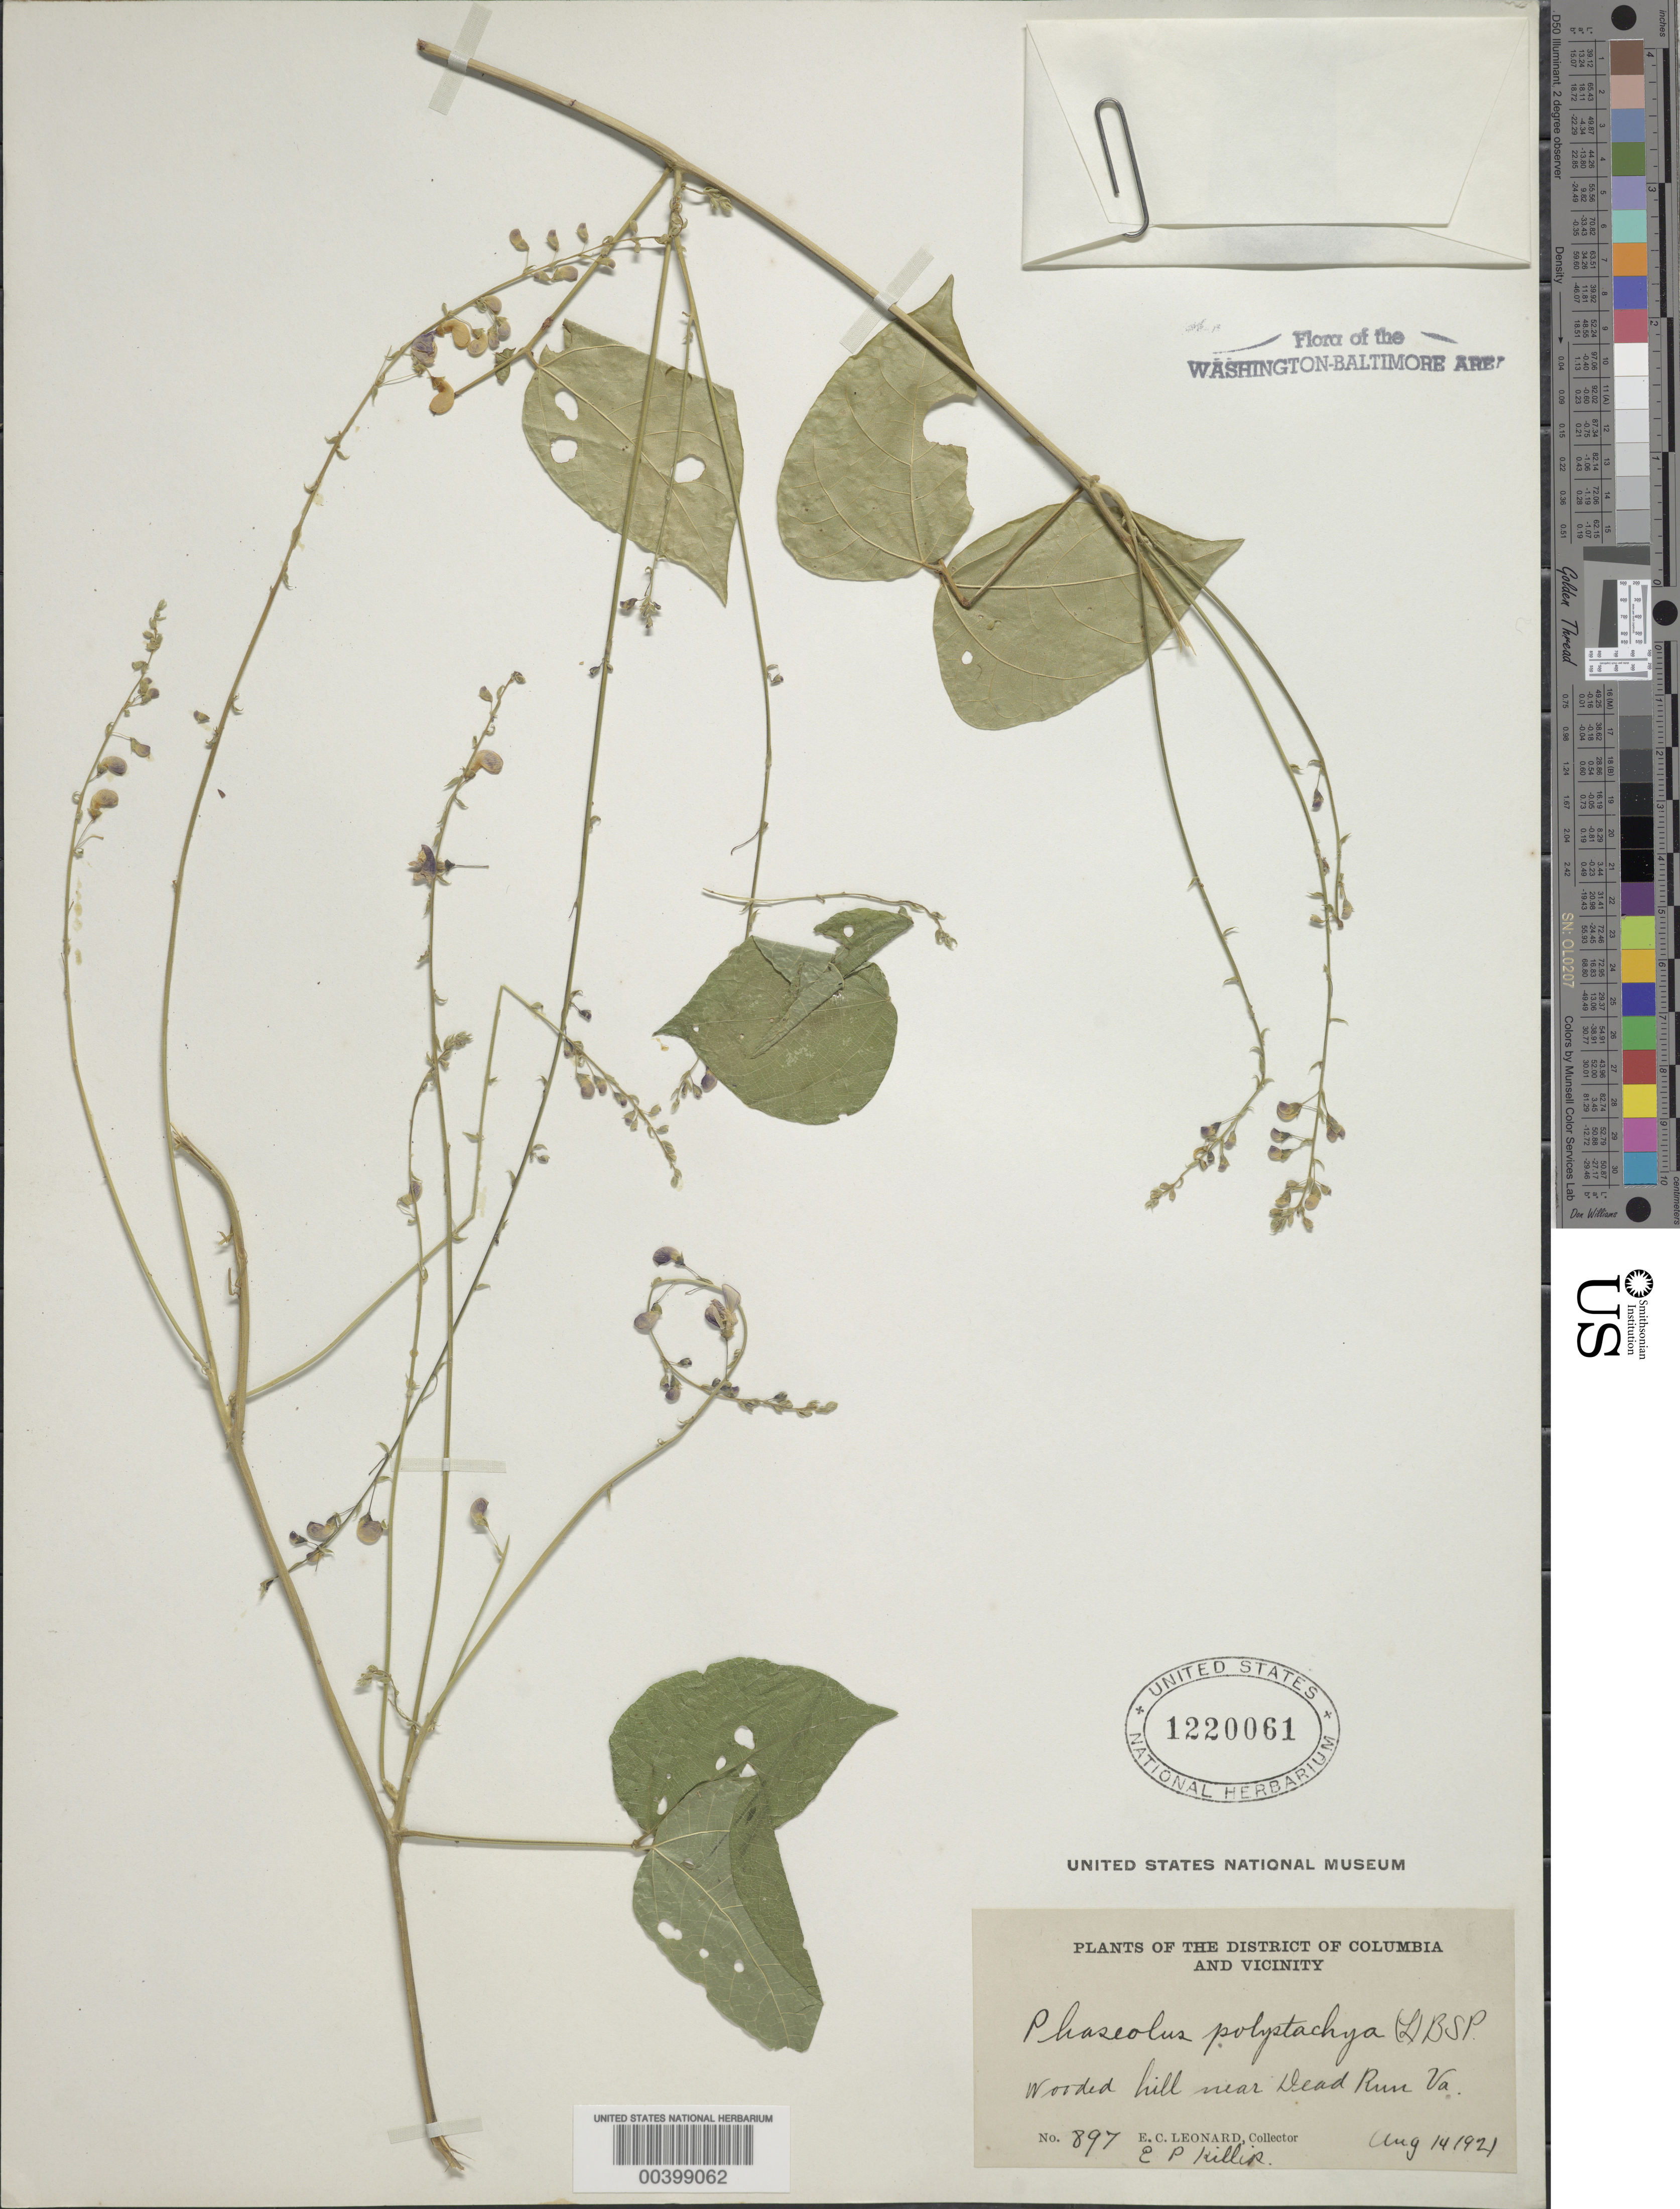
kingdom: Plantae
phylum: Tracheophyta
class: Magnoliopsida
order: Fabales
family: Fabaceae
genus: Phaseolus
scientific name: Phaseolus polystachios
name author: (L.) Britton, Stearns & Poggenb.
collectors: E. C. Leonard & E. P. Killip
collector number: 897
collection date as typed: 14 Aug 1921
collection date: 1921-08-14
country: United States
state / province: Virginia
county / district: Fairfax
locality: Near Dead Run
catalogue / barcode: US 1220061